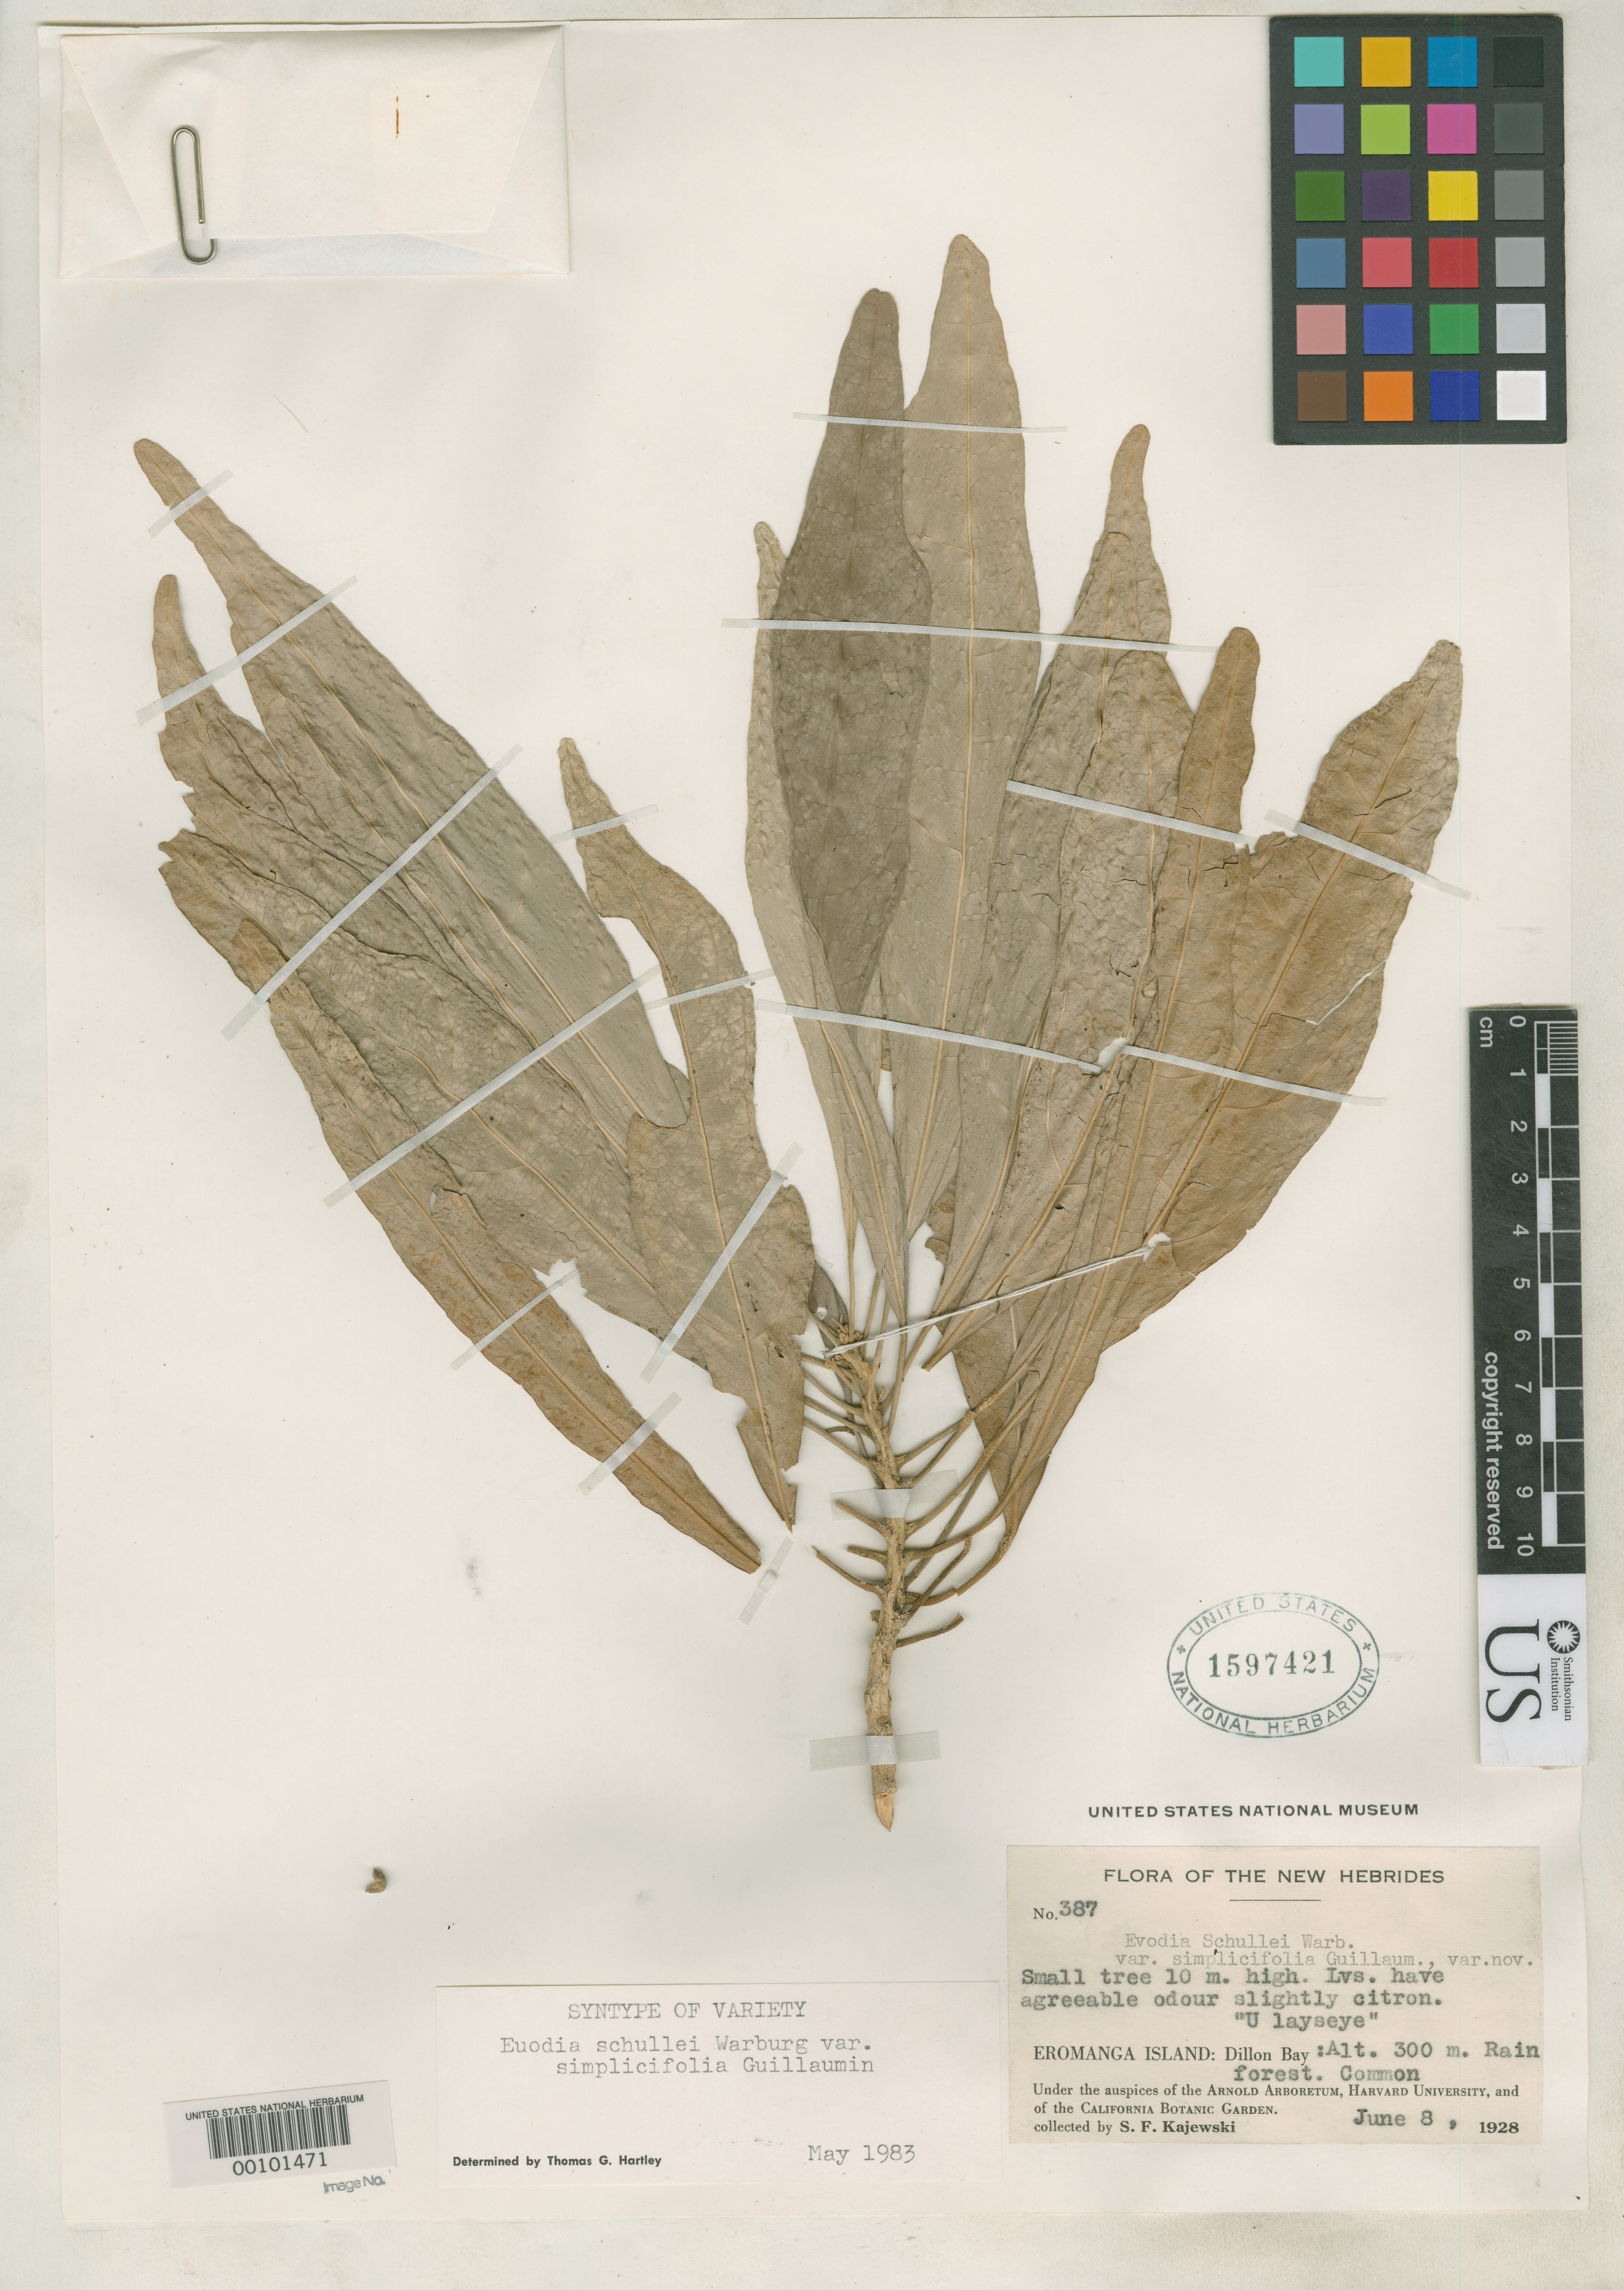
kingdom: Plantae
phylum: Tracheophyta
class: Magnoliopsida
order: Sapindales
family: Rutaceae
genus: Euodia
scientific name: Euodia schullei var. simplicifolia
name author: Guillaumin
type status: Syntype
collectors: S. Kajewski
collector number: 387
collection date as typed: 08 Jan 1928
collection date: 1928-01-08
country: Vanuatu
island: Erromango [Eromanga]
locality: Dillon Bay.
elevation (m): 300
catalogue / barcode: US 1597421